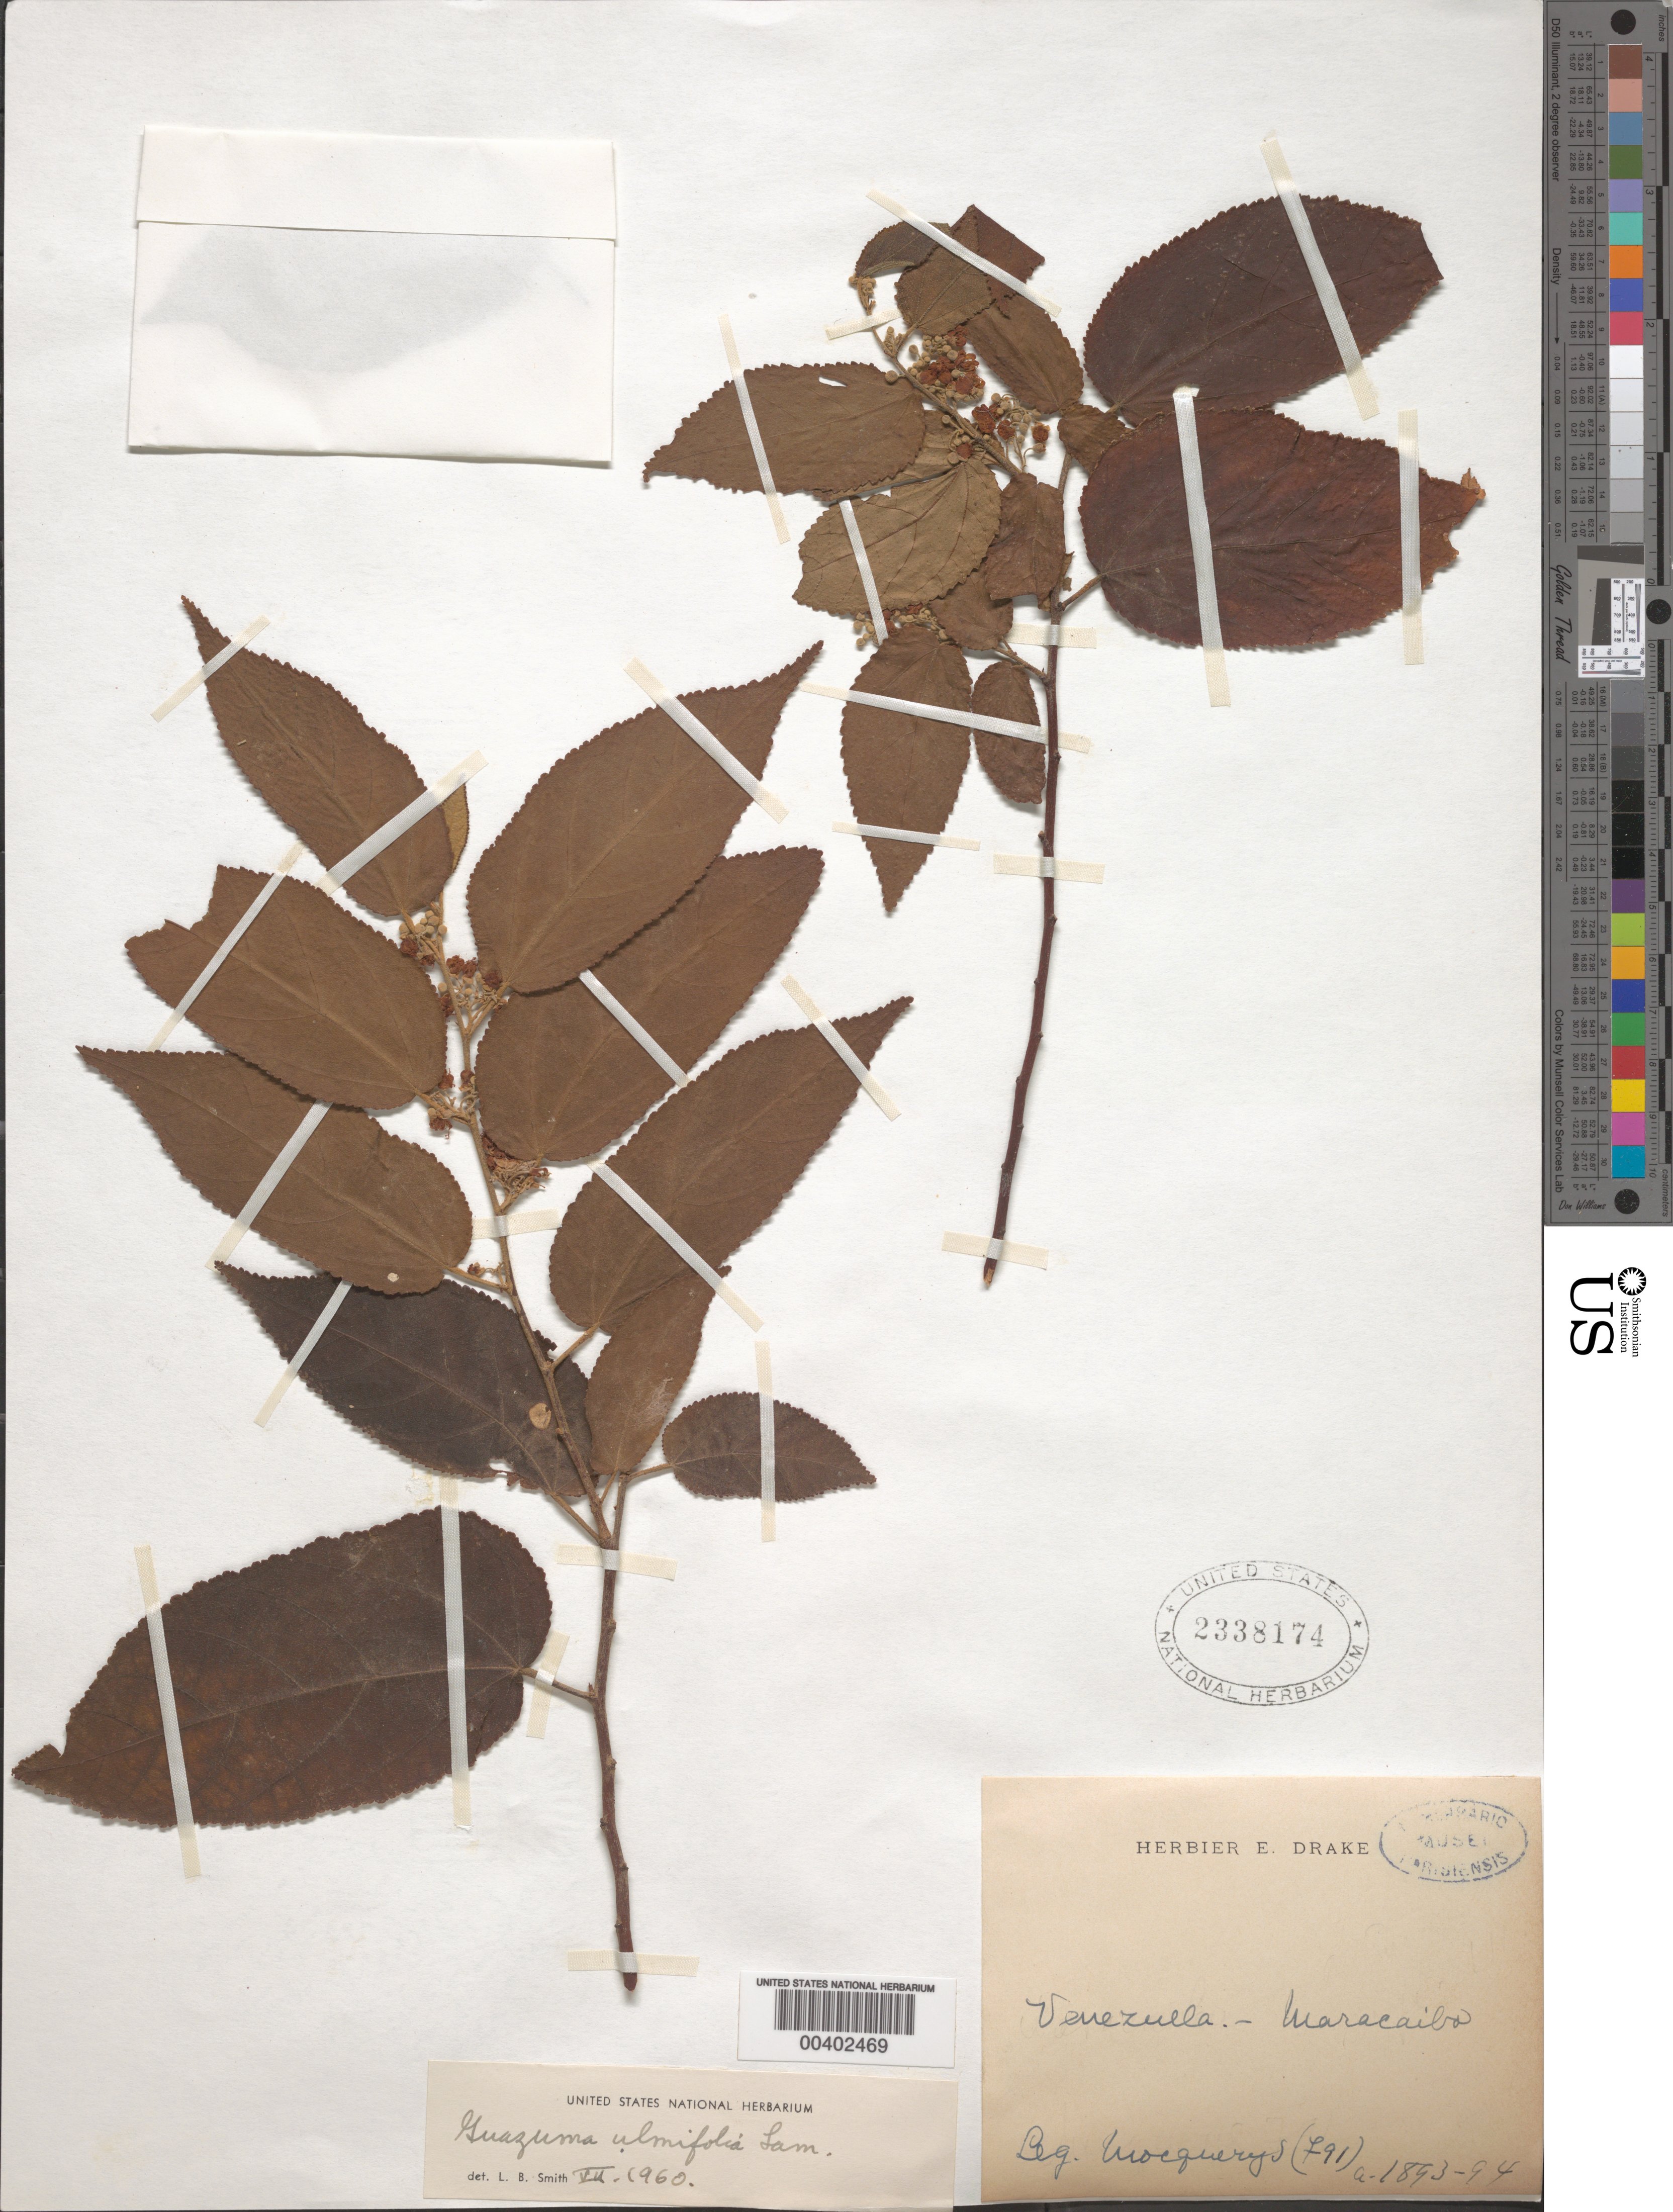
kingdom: Plantae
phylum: Tracheophyta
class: Magnoliopsida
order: Malvales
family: Malvaceae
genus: Guazuma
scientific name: Guazuma ulmifolia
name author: Lam.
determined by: Smith, Lyman B., (US), NMNH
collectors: A. Mocquerys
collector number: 791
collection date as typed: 1893 to -- --- 1894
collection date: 1893/1894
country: Venezuela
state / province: Zulia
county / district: Maracaibo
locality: Maracaibo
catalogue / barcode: US 2338174